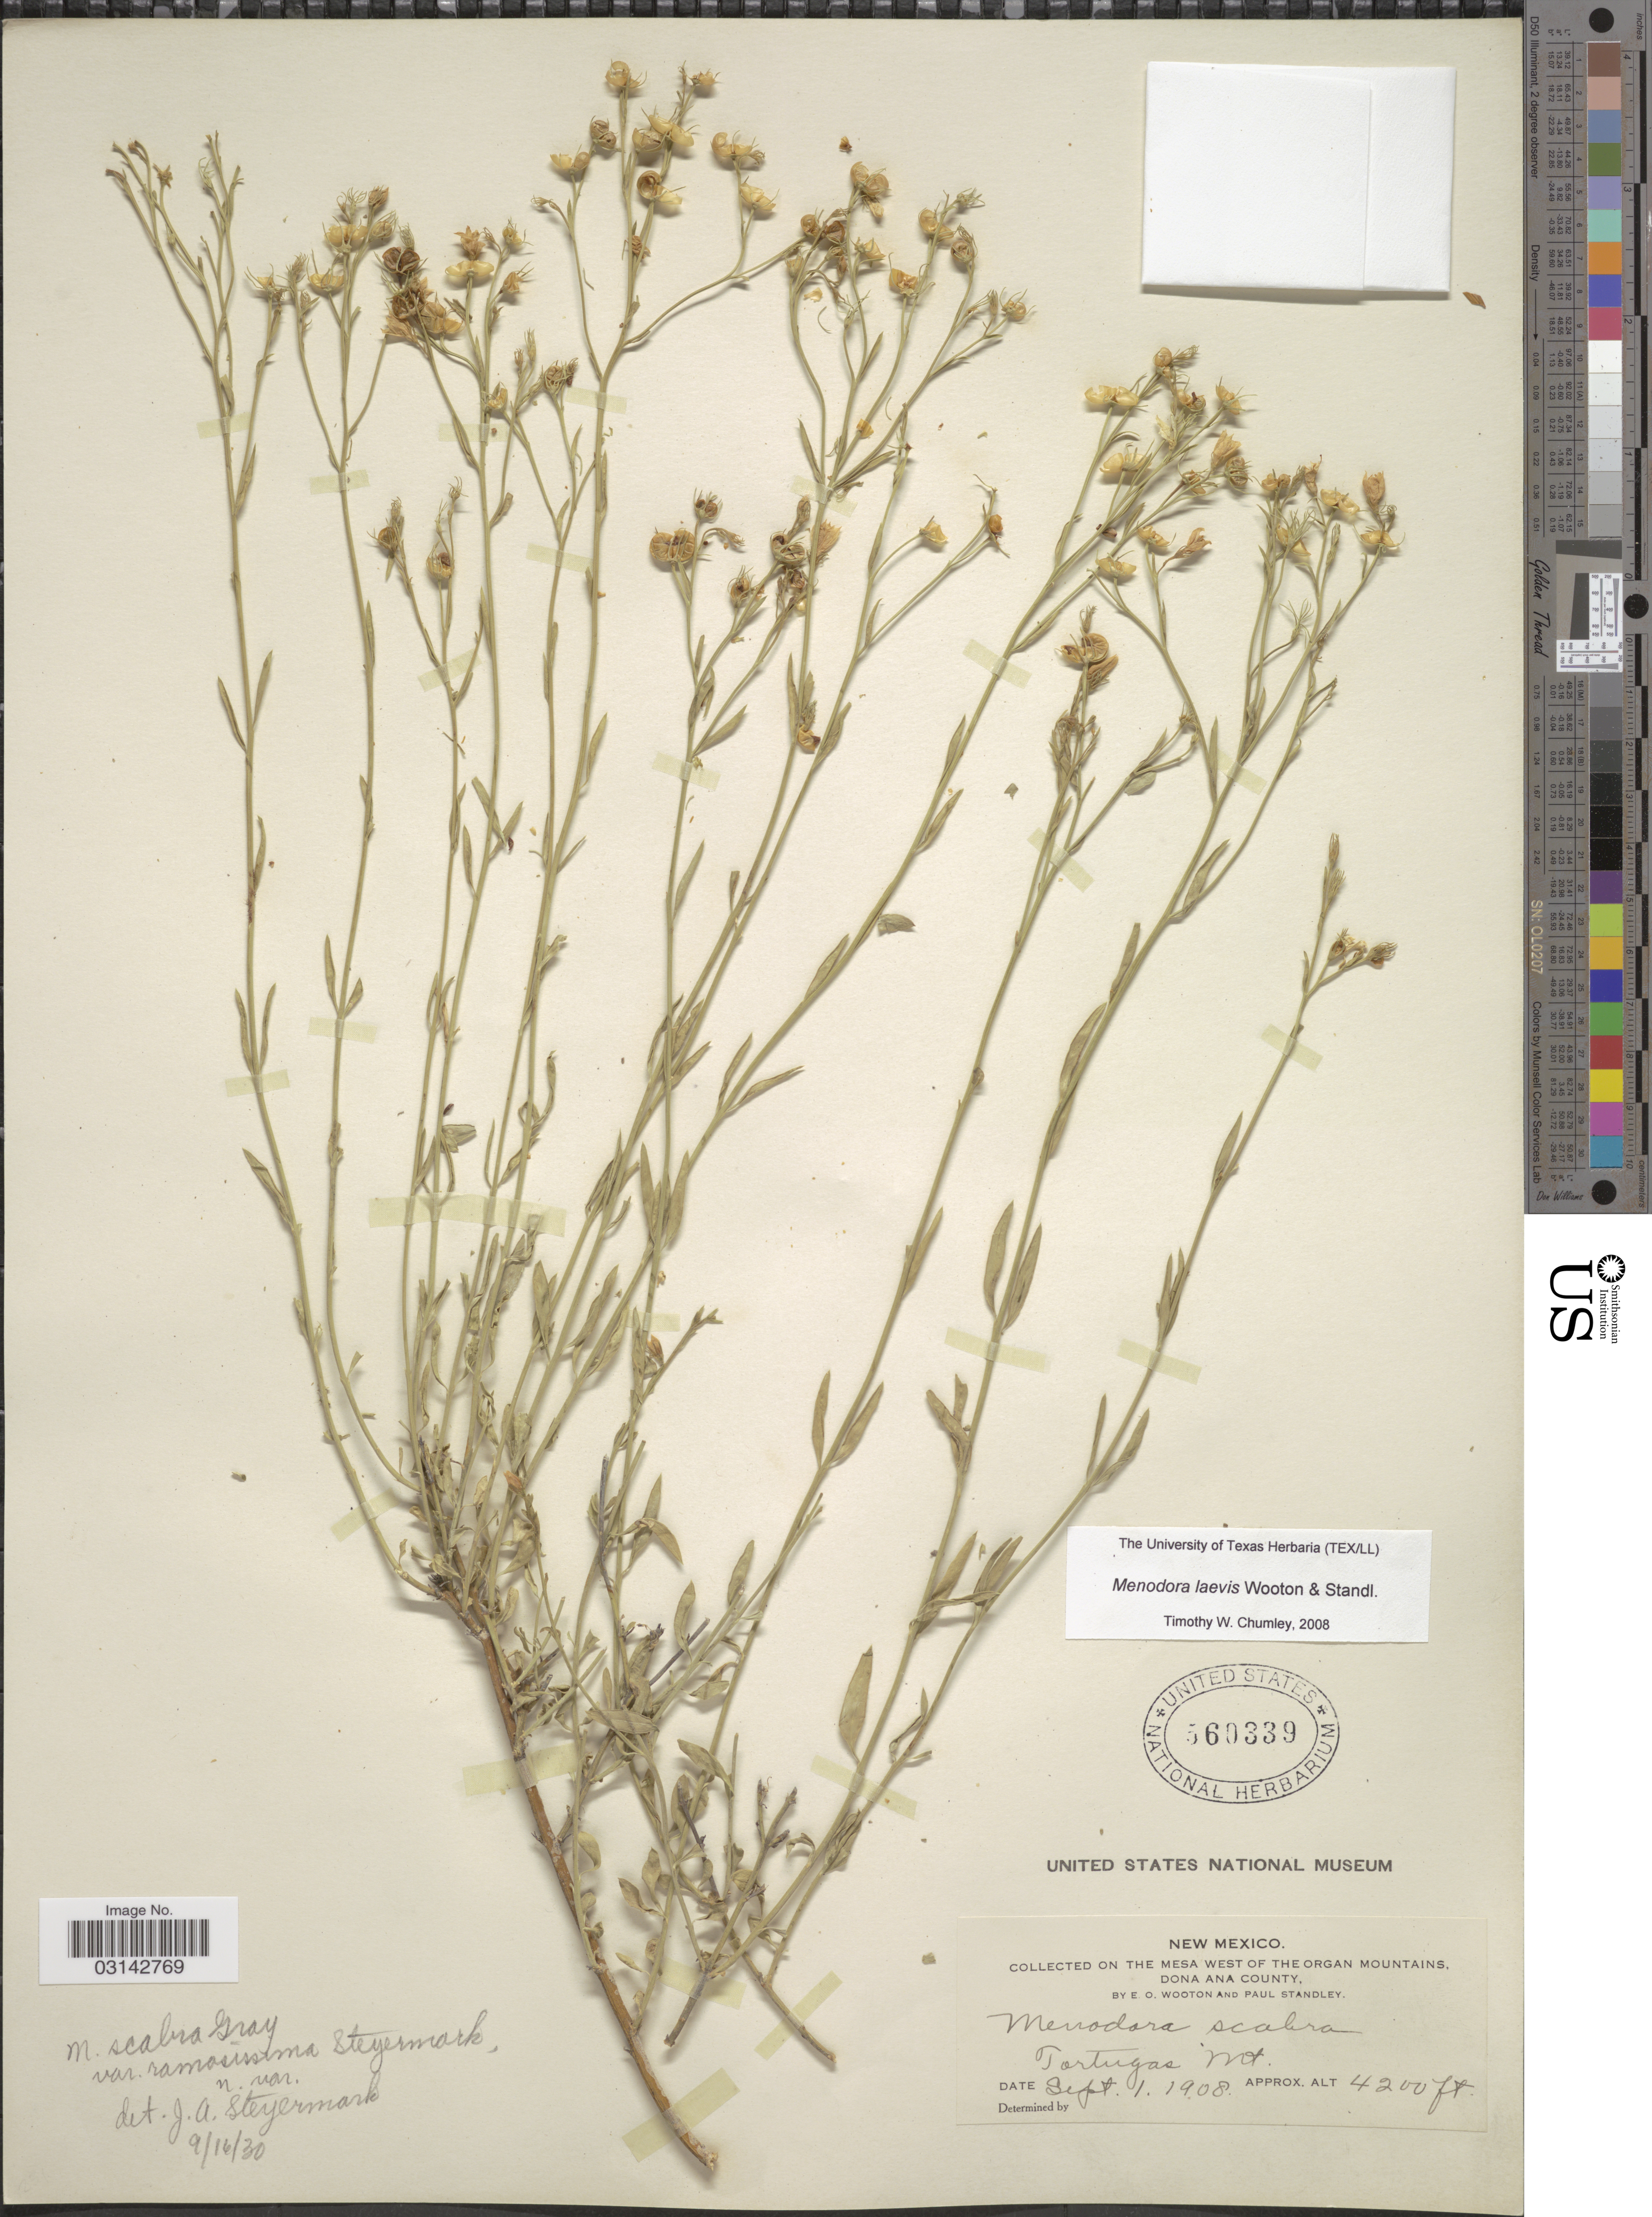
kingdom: Plantae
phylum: Tracheophyta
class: Magnoliopsida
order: Lamiales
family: Oleaceae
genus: Menodora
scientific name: Menodora laevis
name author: Wooton & Standl.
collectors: E. O. Wooton & P. C. Standley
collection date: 1908-09-01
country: United States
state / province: New Mexico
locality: On the Mesa west of the Organ Mountains, Dona Ana County, Tortugas Mt.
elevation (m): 1280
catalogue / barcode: US 560339